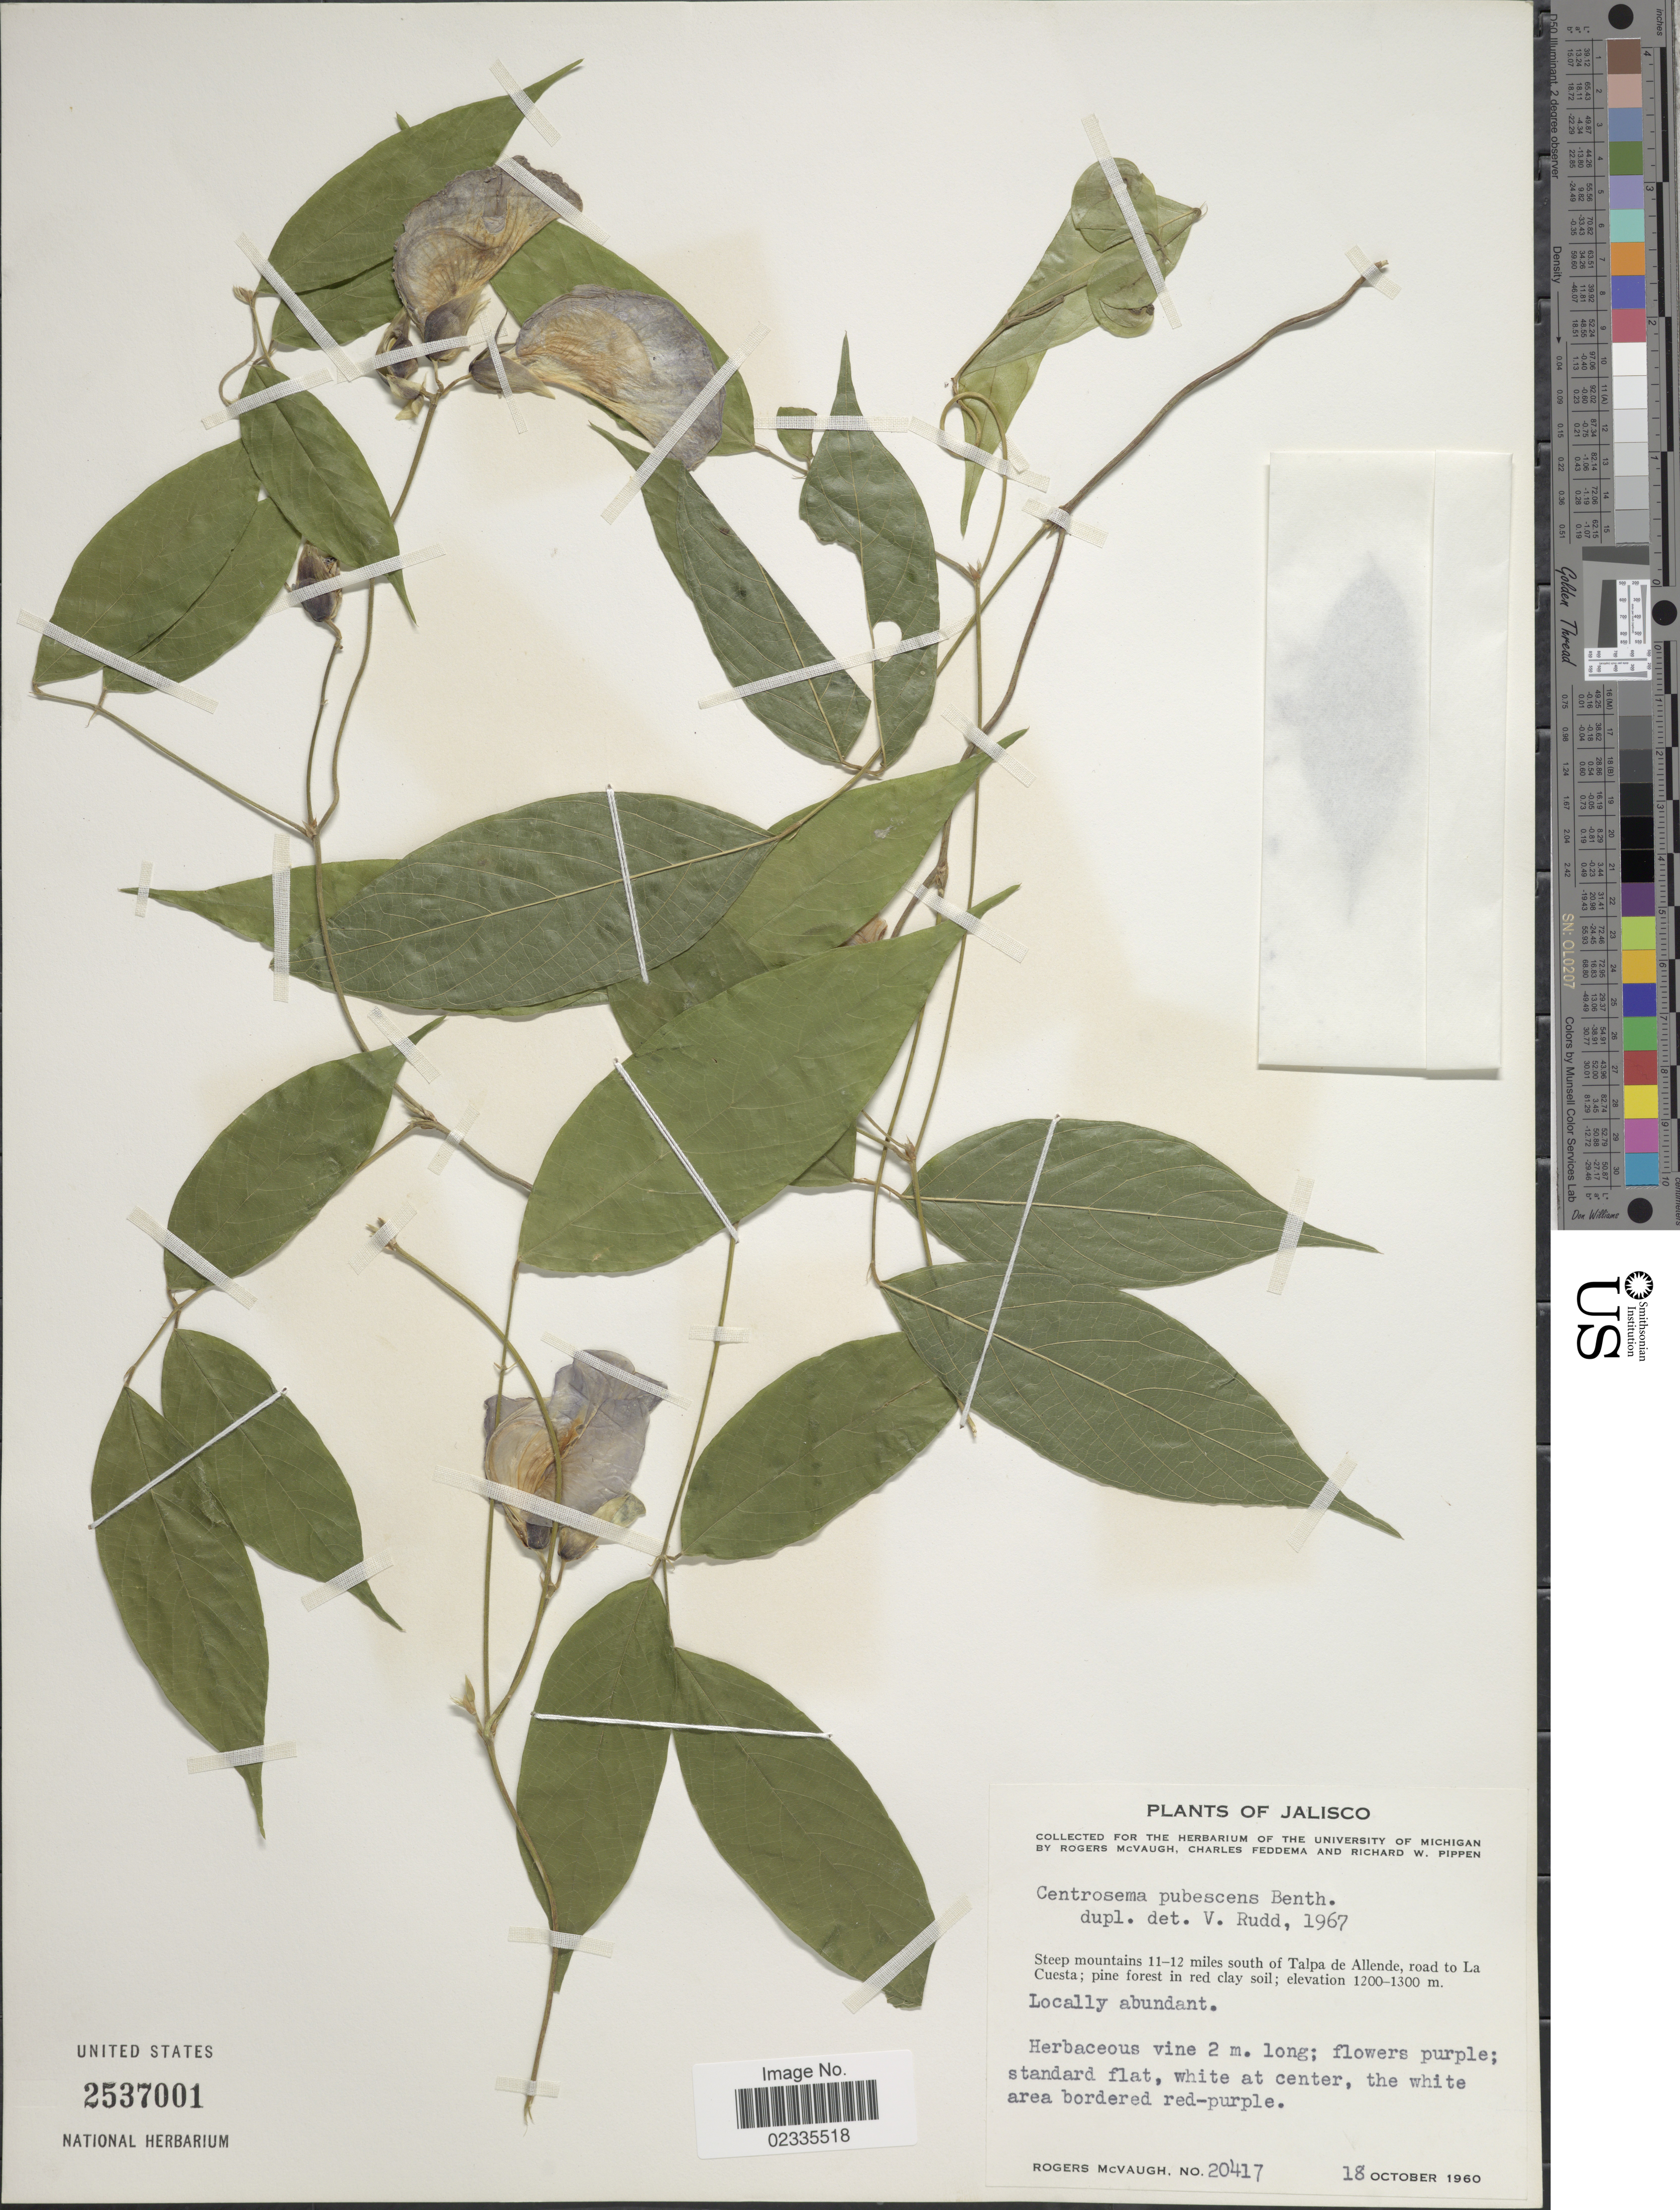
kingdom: Plantae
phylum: Tracheophyta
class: Magnoliopsida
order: Fabales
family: Fabaceae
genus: Centrosema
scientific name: Centrosema pubescens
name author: Benth.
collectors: R. McVaugh, C. Feddema & R. W. Pippen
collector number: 20417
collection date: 1960-10-18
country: Mexico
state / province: Jalisco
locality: Steep mountains 11-12 miles south of Talpa de Allende, road to La Cuesta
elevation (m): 1200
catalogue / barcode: US 2537001